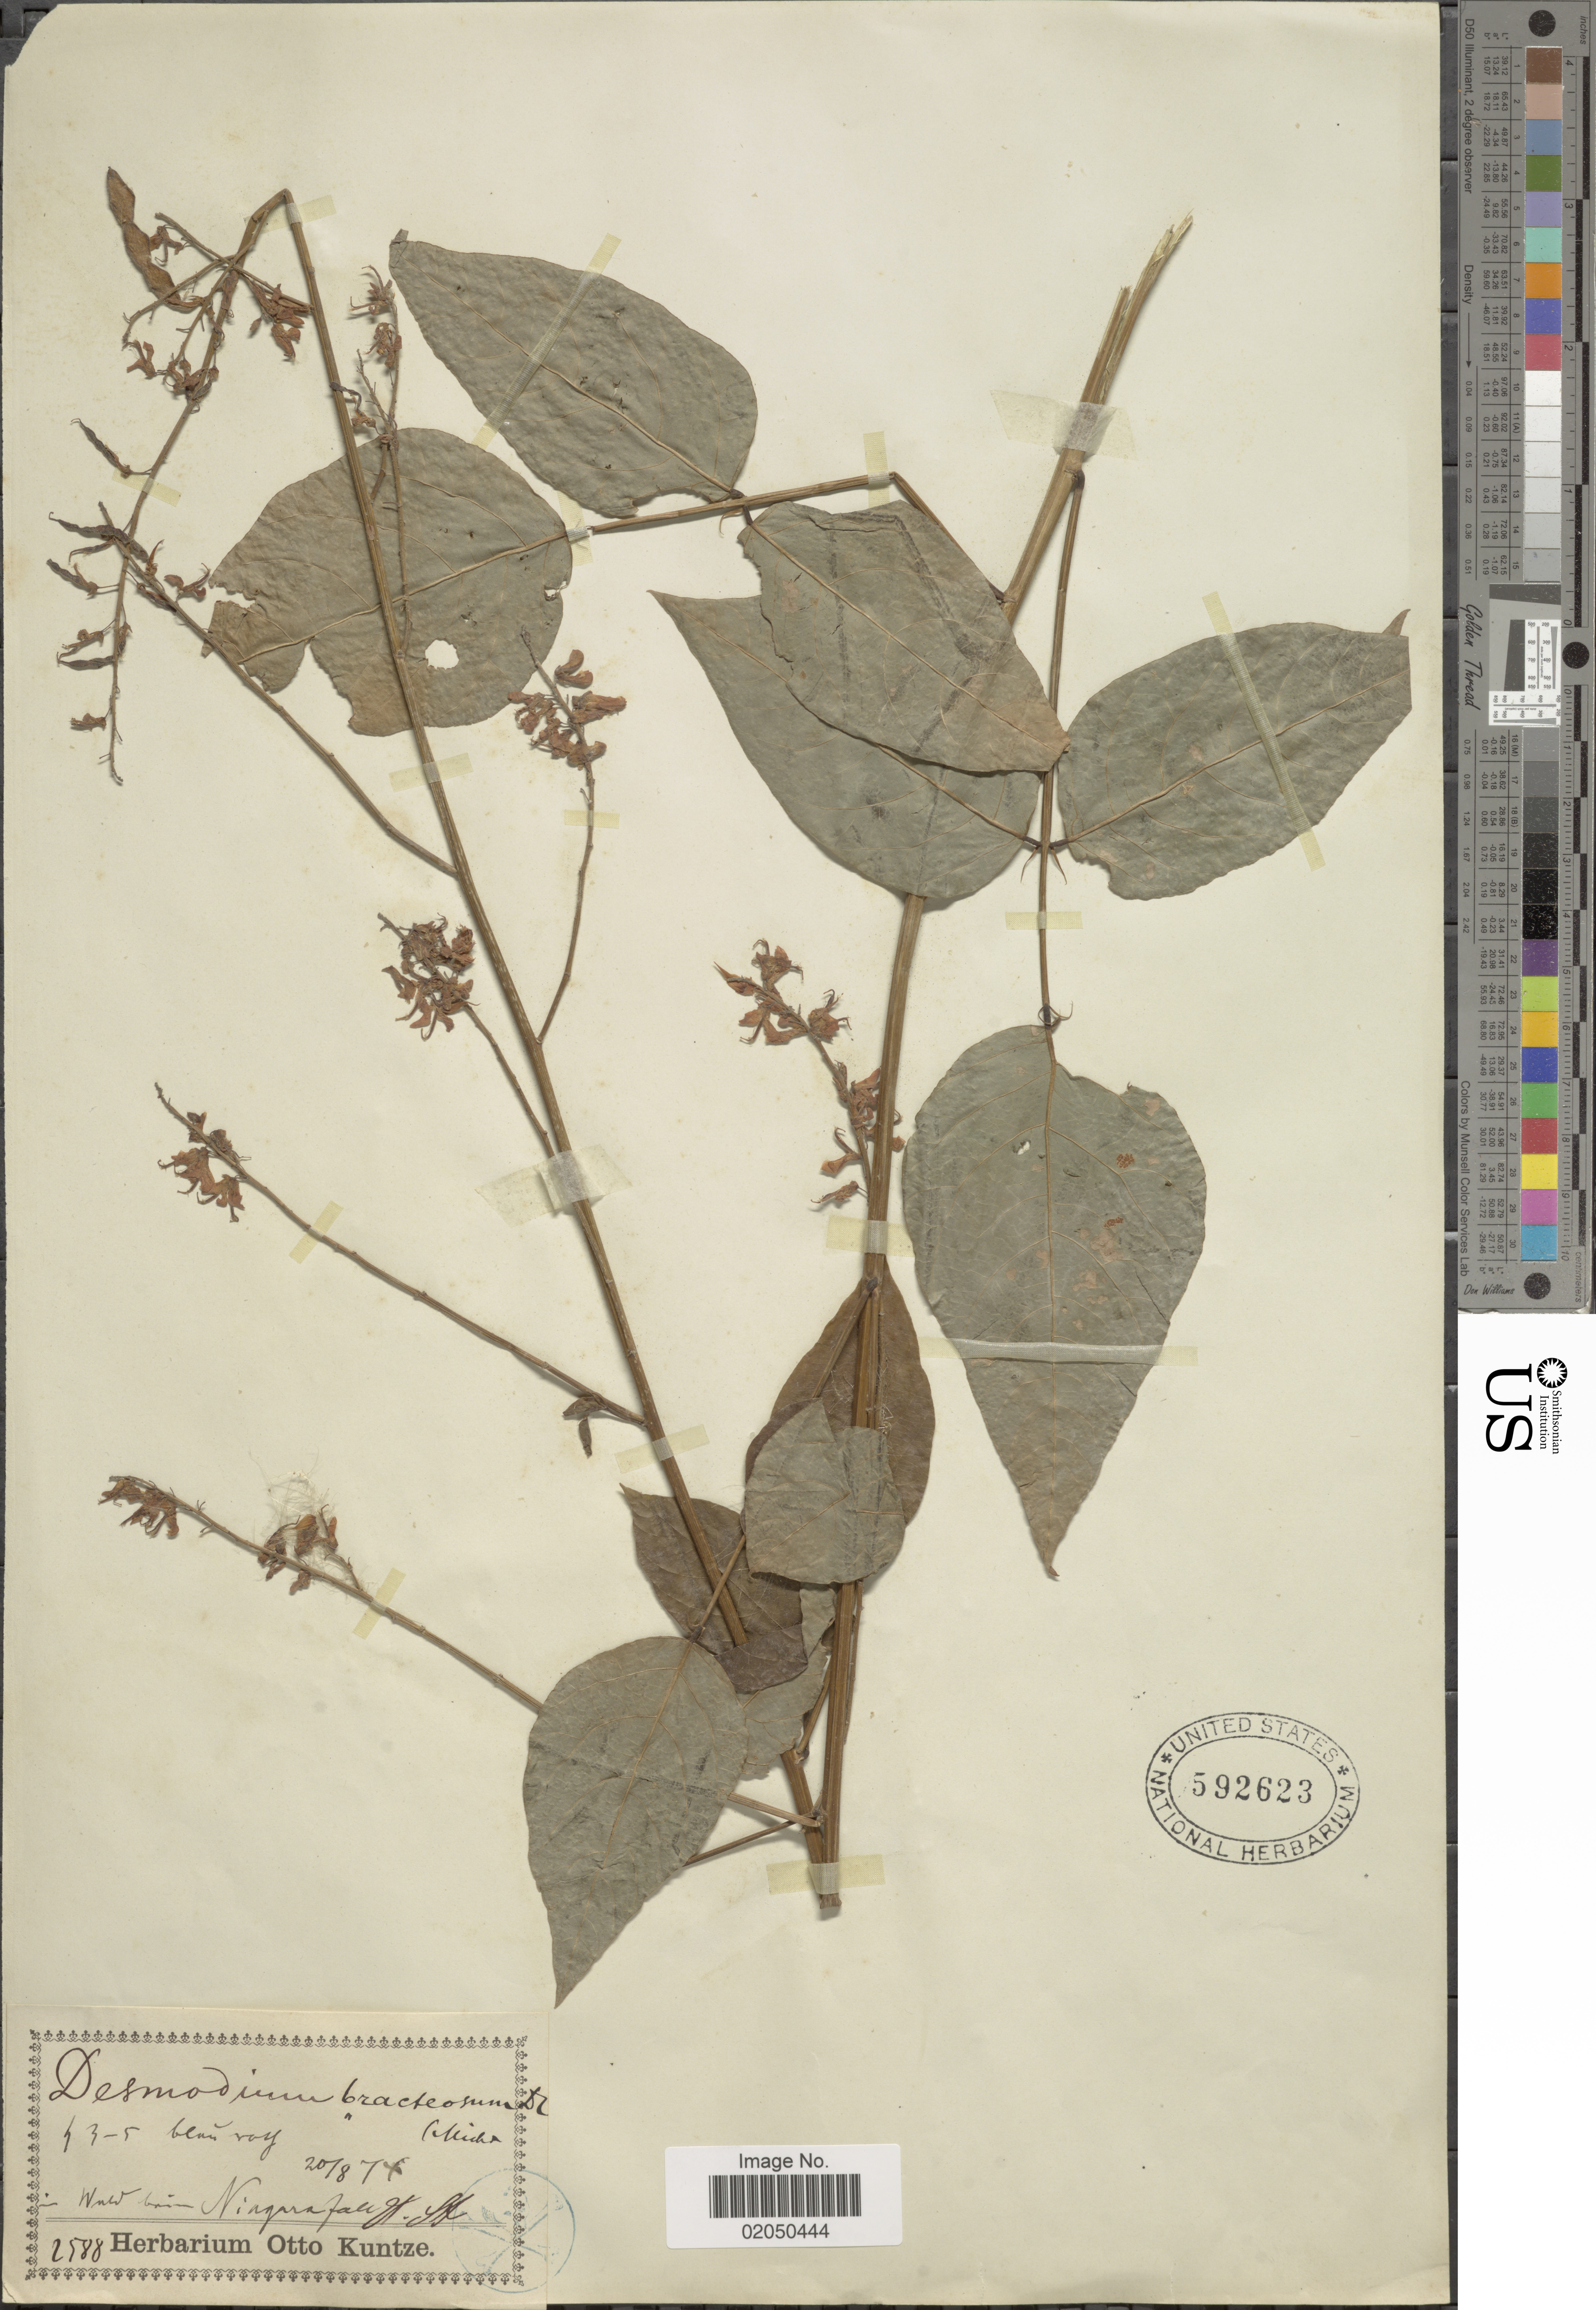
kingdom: Plantae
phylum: Tracheophyta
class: Magnoliopsida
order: Fabales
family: Fabaceae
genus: Desmodium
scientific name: Desmodium cuspidatum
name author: (Muhl. ex Willd.) Loudon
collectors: ex herb. Otto Kuntze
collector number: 2588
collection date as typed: Transcribed d/m/y: 20/8/74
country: United States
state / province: New York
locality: Niagara Fall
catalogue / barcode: US 592623